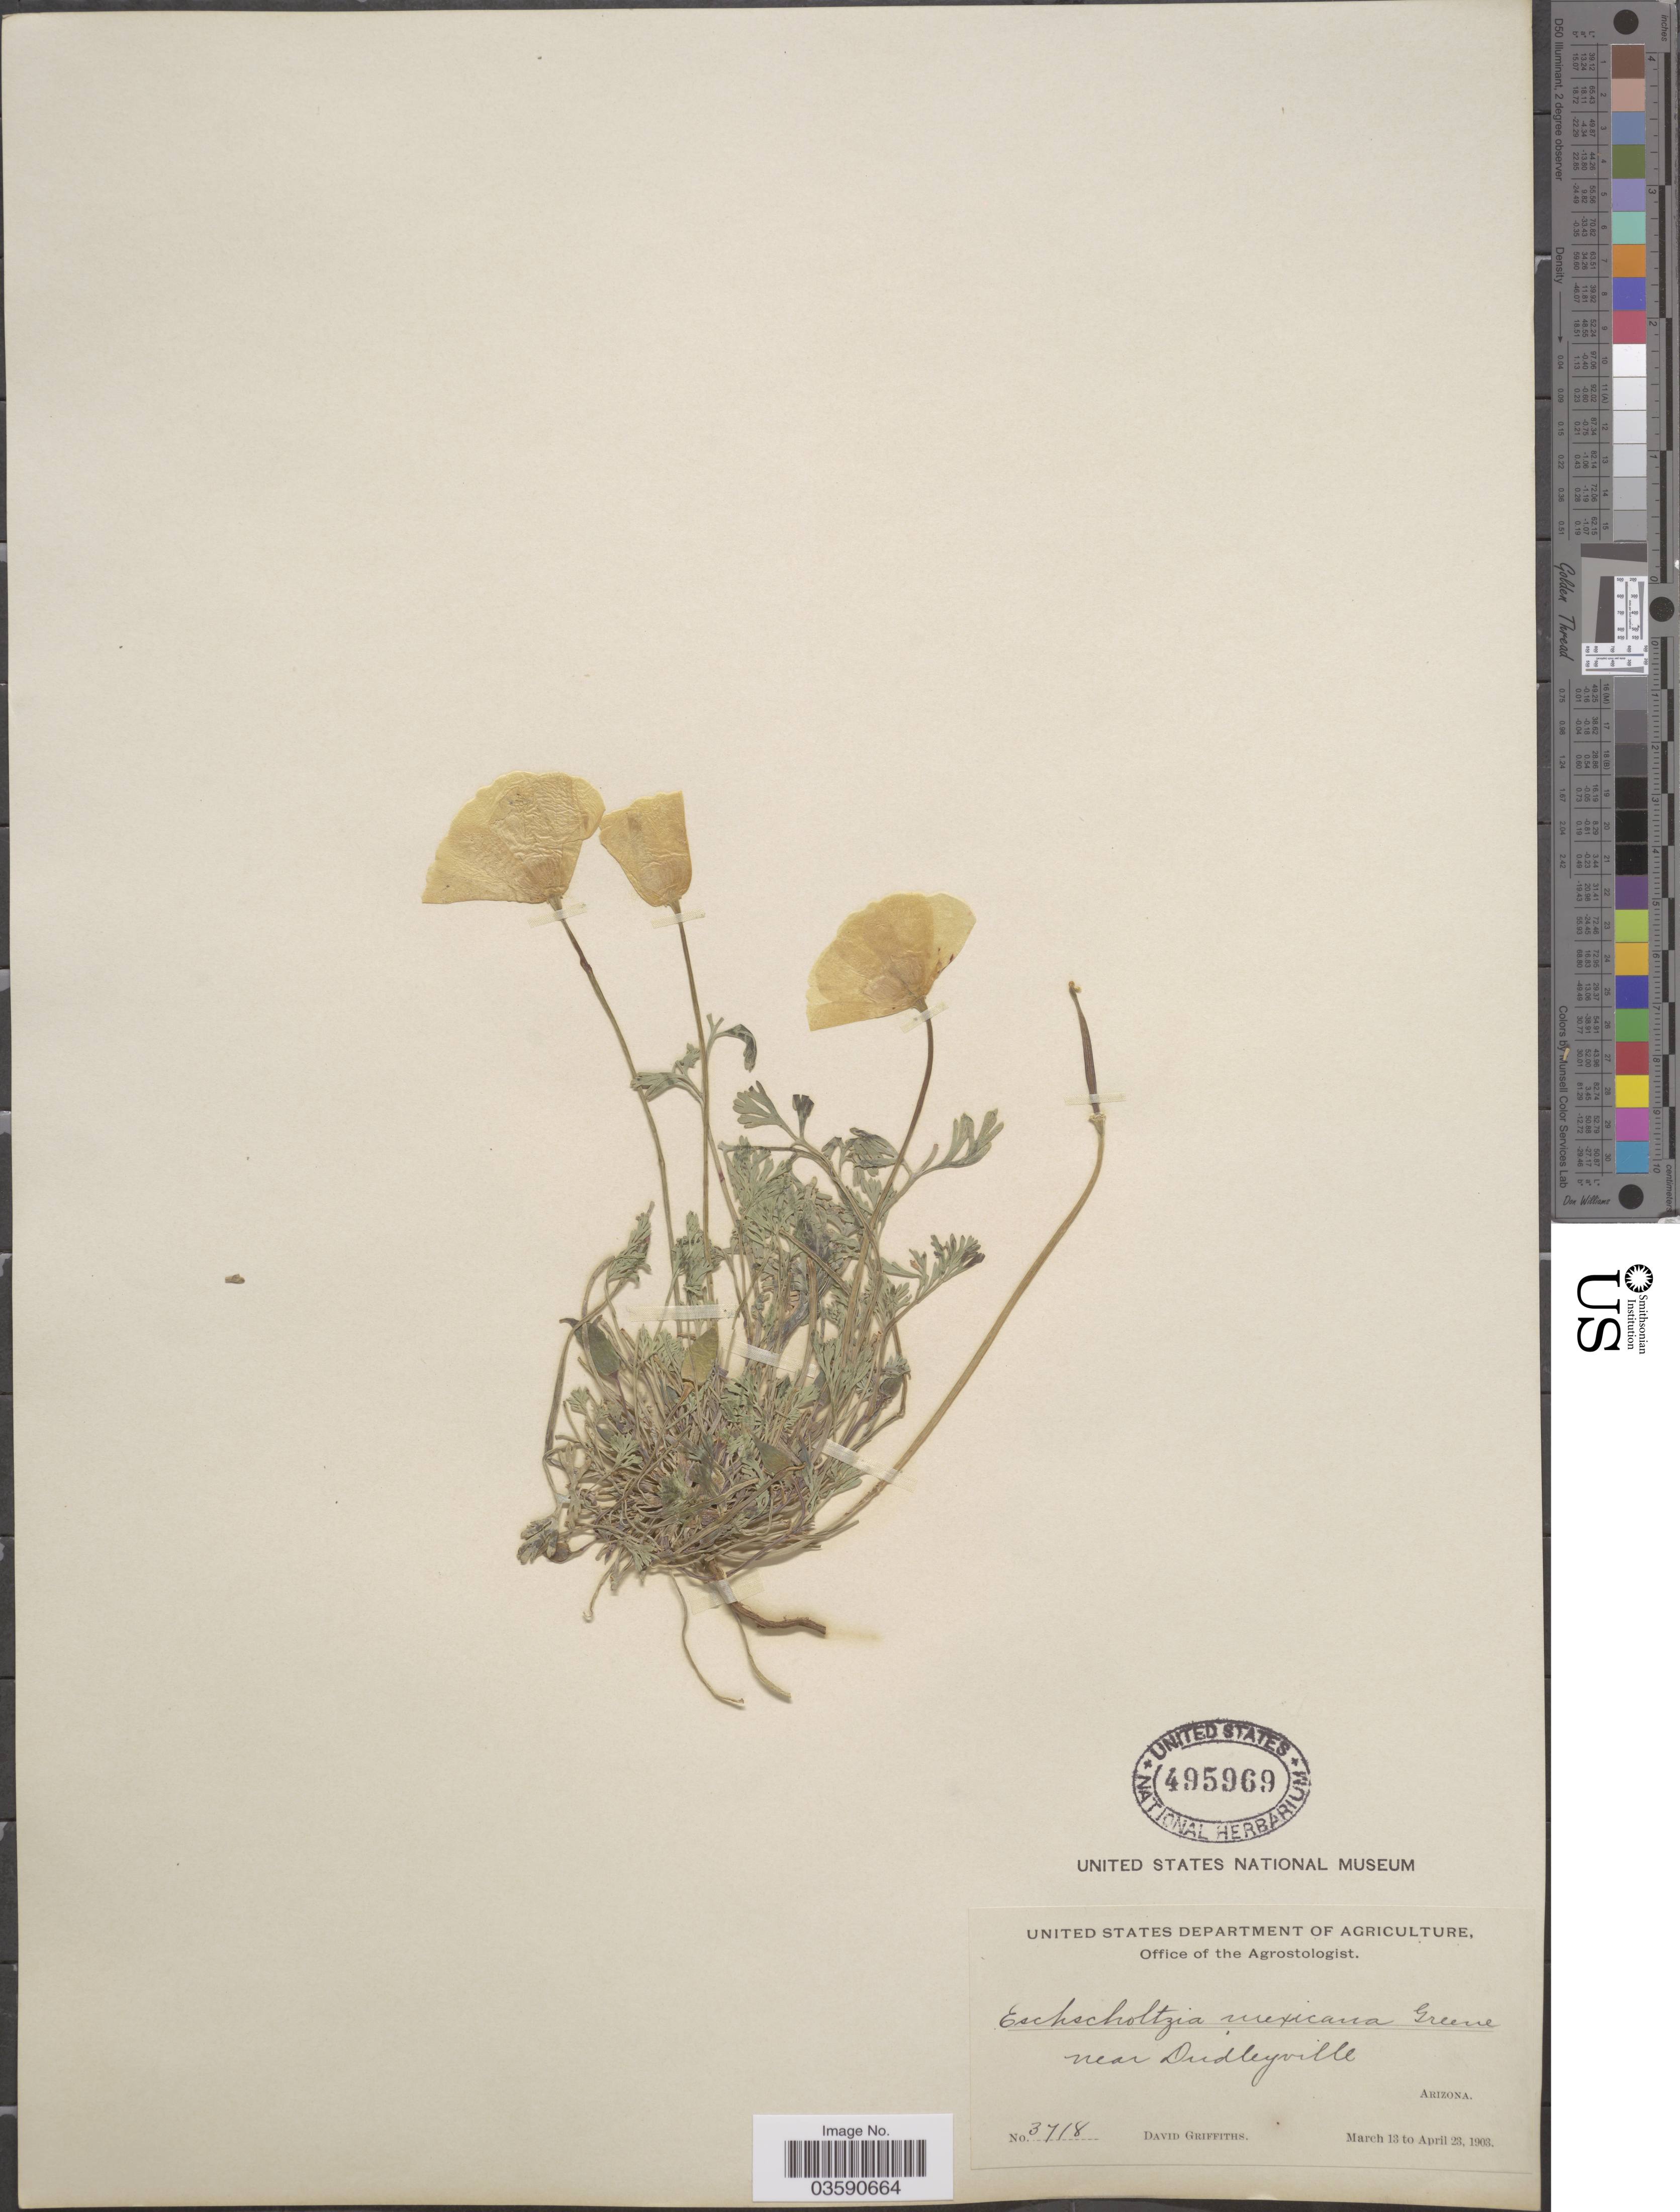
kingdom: Plantae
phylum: Tracheophyta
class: Magnoliopsida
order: Ranunculales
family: Papaveraceae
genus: Eschscholzia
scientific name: Eschscholzia mexicana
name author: Greene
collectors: D. Griffiths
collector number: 3718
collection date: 1903-03-13/1903-04-23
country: United States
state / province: Arizona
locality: Near Dudleyville.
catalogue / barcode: US 495969